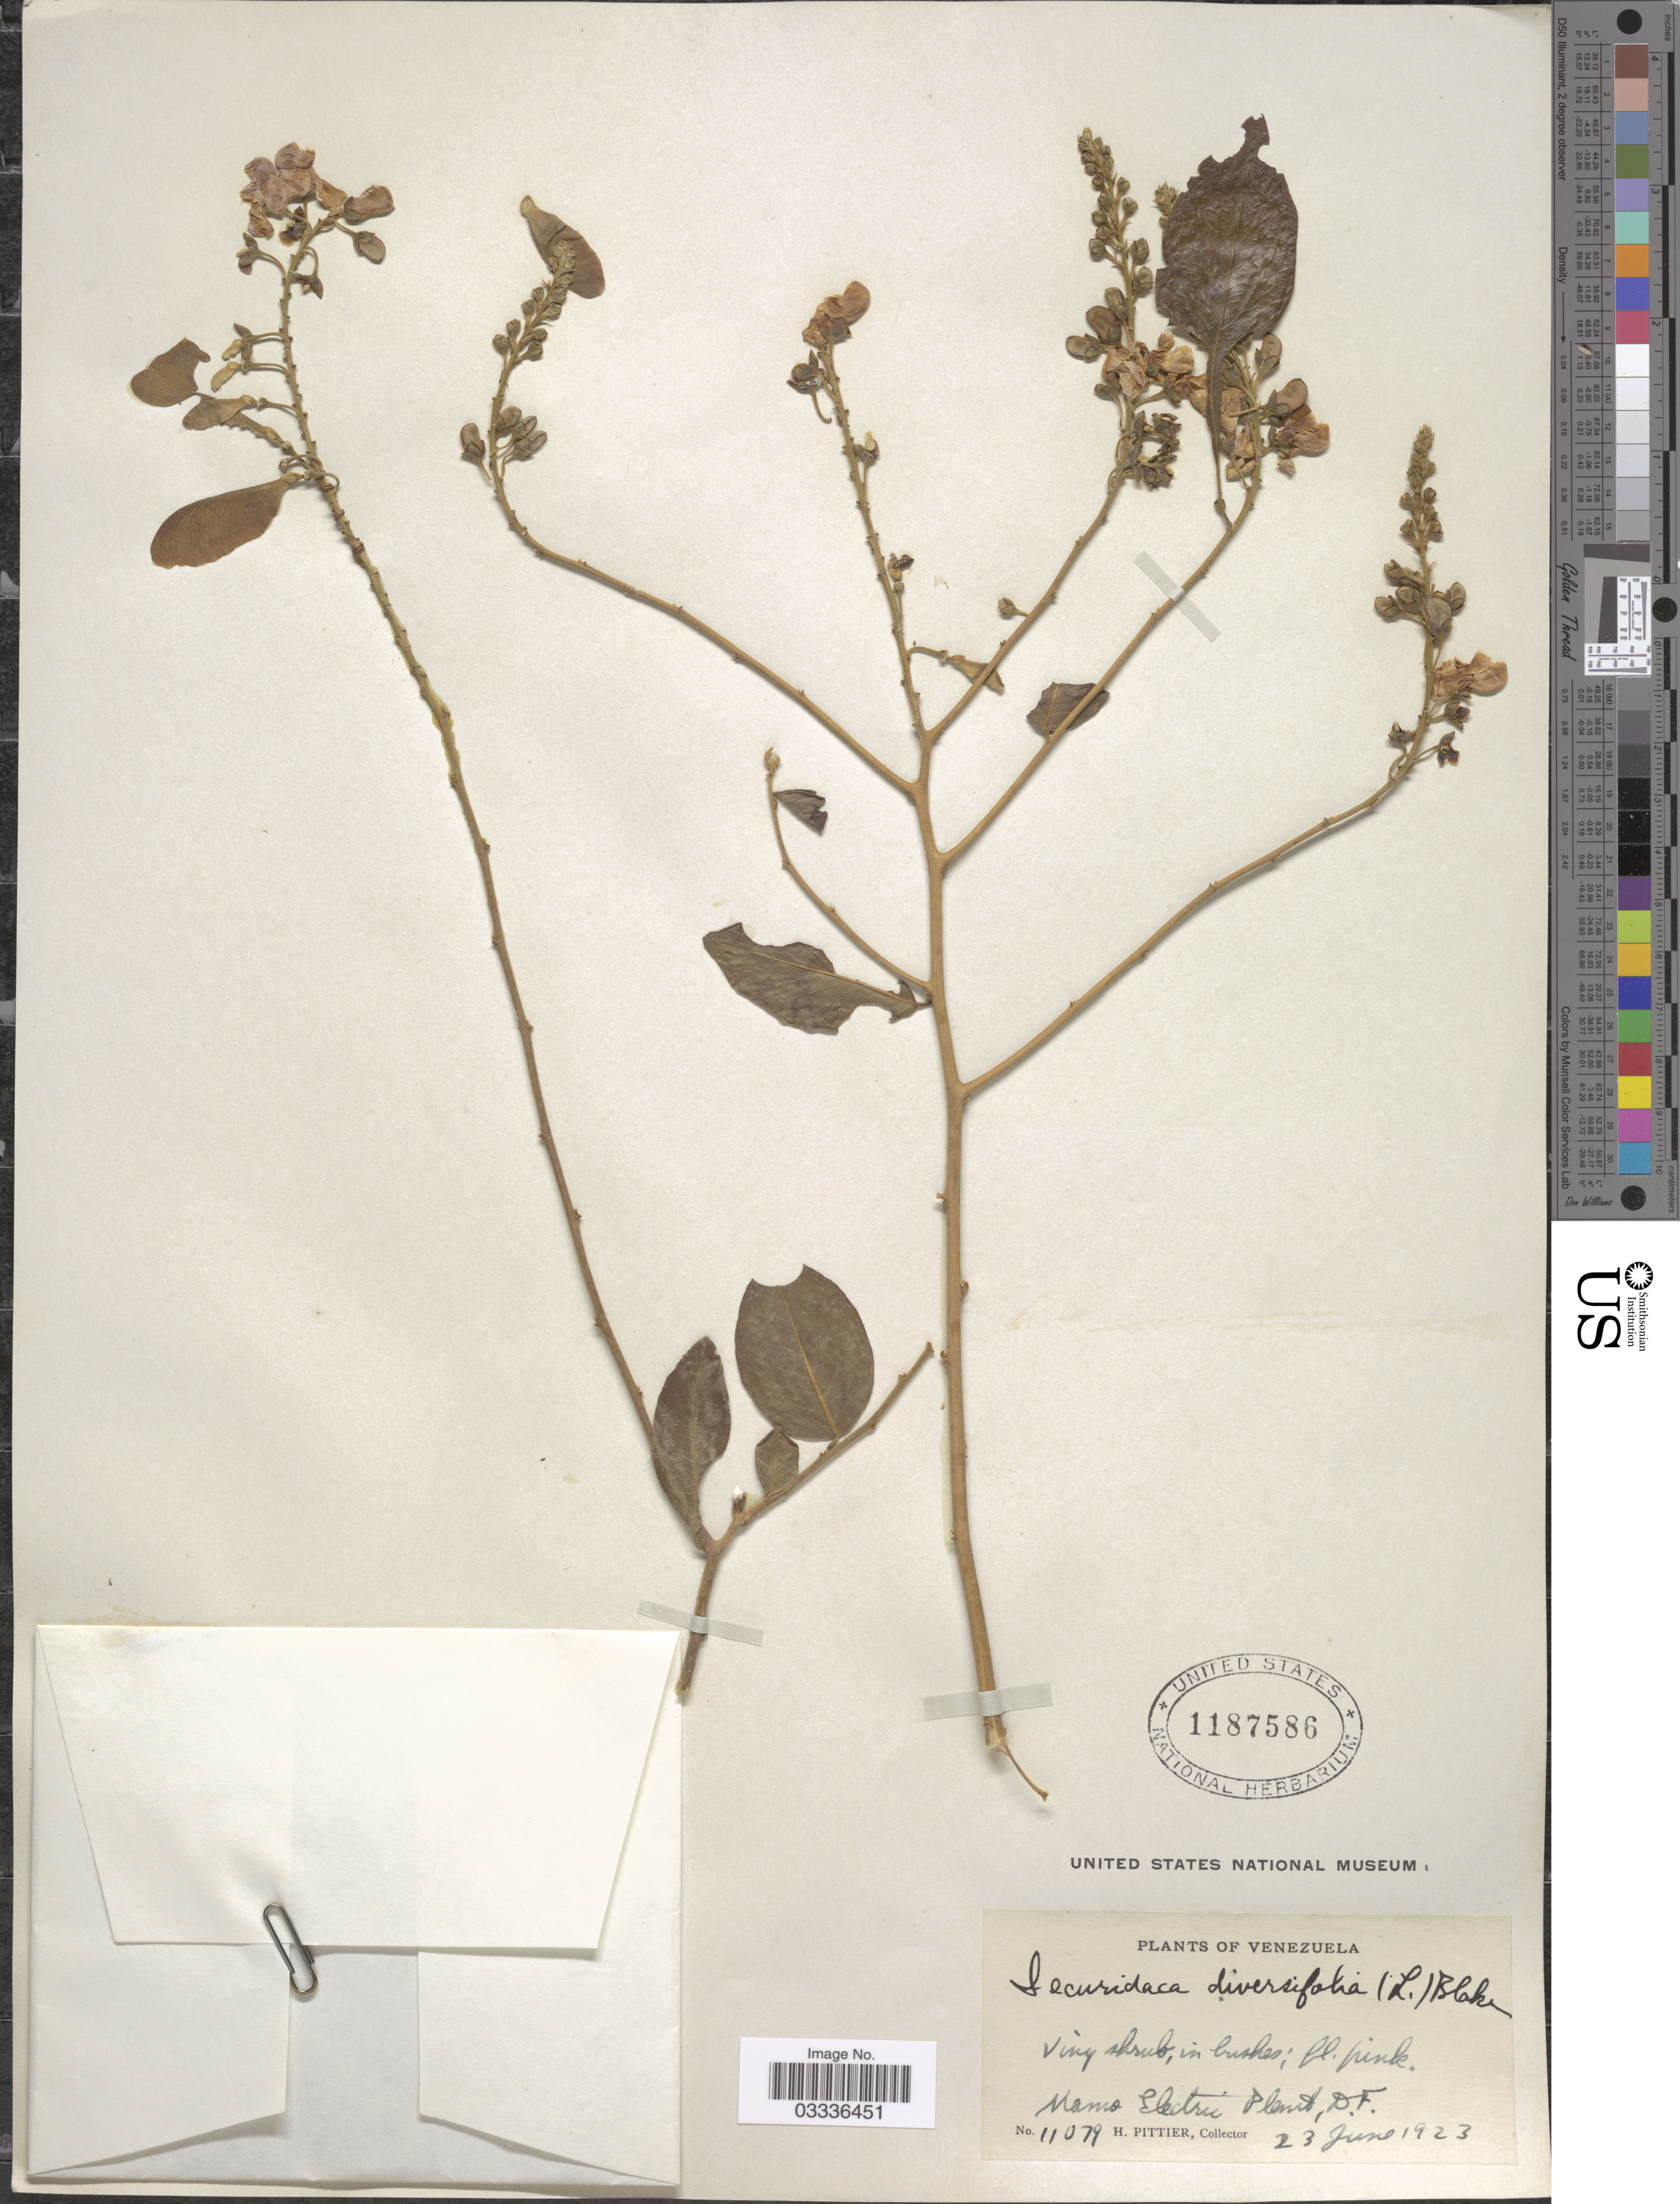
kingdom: Plantae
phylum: Tracheophyta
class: Magnoliopsida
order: Fabales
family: Polygalaceae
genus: Securidaca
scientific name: Securidaca fendleri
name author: Chodat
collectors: H. F. Pittier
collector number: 11079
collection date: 1923-06-23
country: Venezuela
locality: D.F.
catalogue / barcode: US 1187586